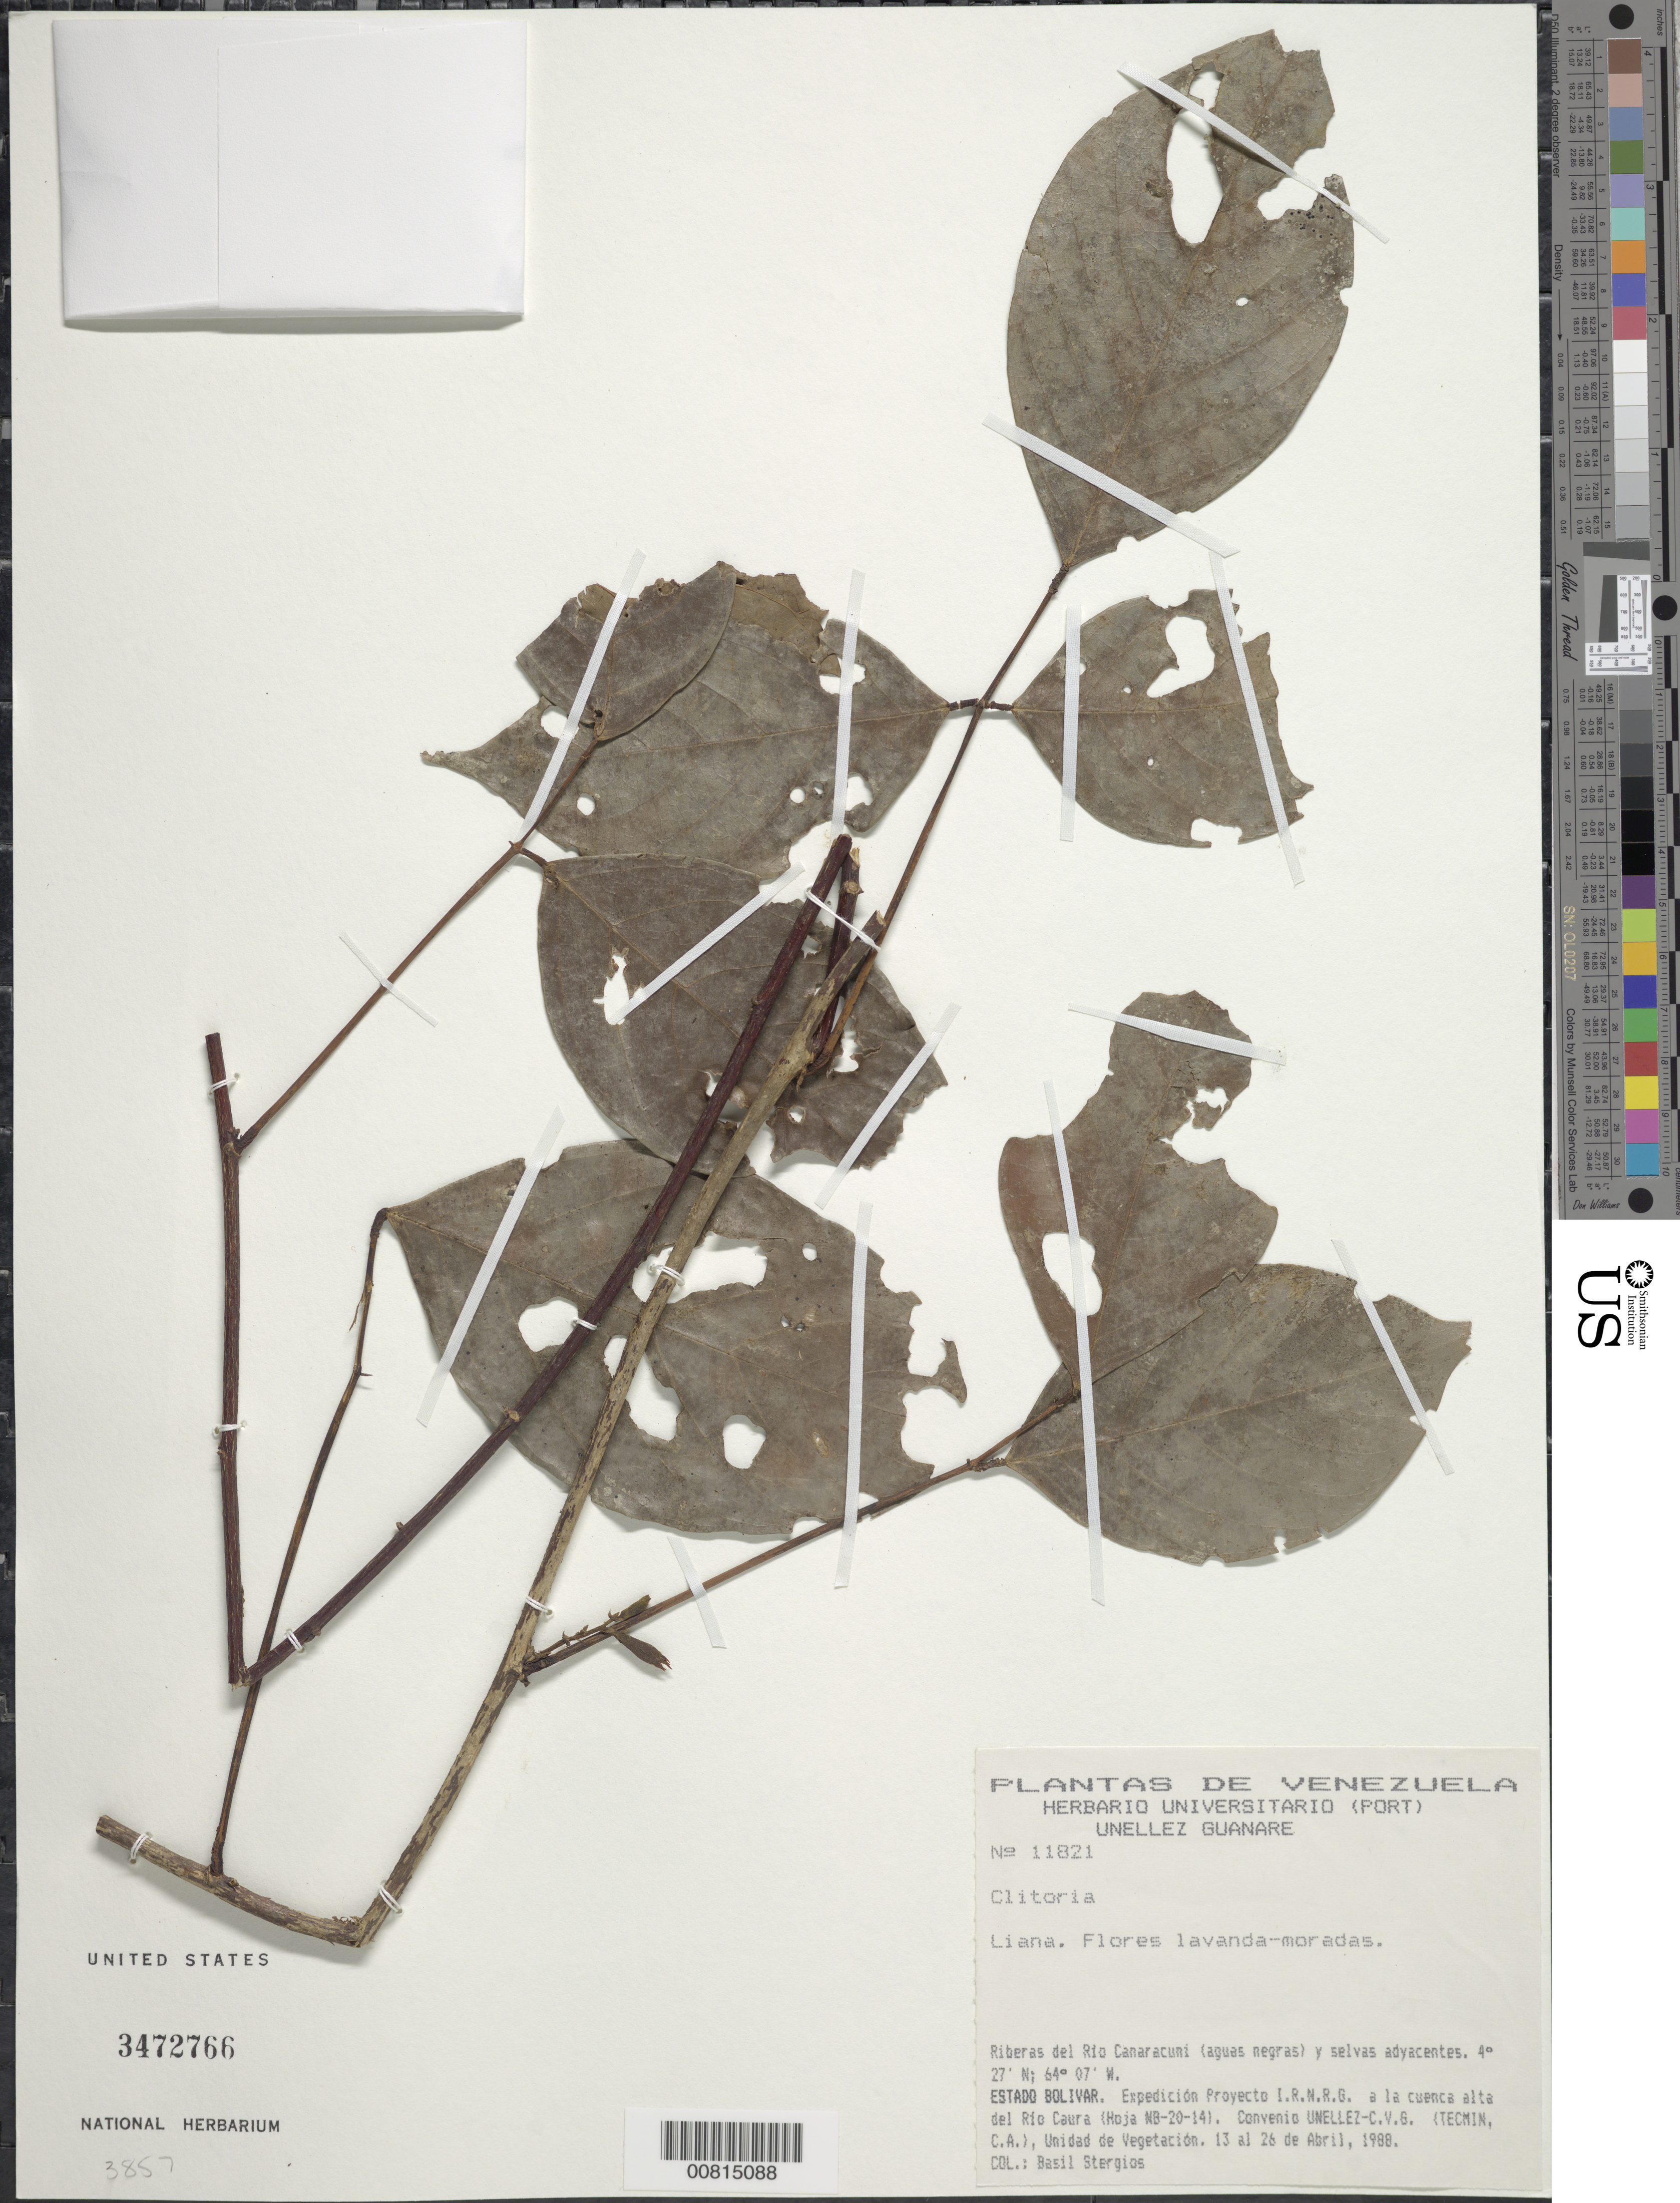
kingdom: Plantae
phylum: Tracheophyta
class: Magnoliopsida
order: Fabales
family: Fabaceae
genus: Clitoria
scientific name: Clitoria sp.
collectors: B. G. Stergios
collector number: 11821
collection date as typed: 13-Apr-88 to 26-Apr-88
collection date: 1988-04-13/1988-04-26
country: Venezuela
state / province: Bolívar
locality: Río Canaracuni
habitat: Riberas del río (aguas negras) y selvas adyacentes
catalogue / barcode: US 3472766